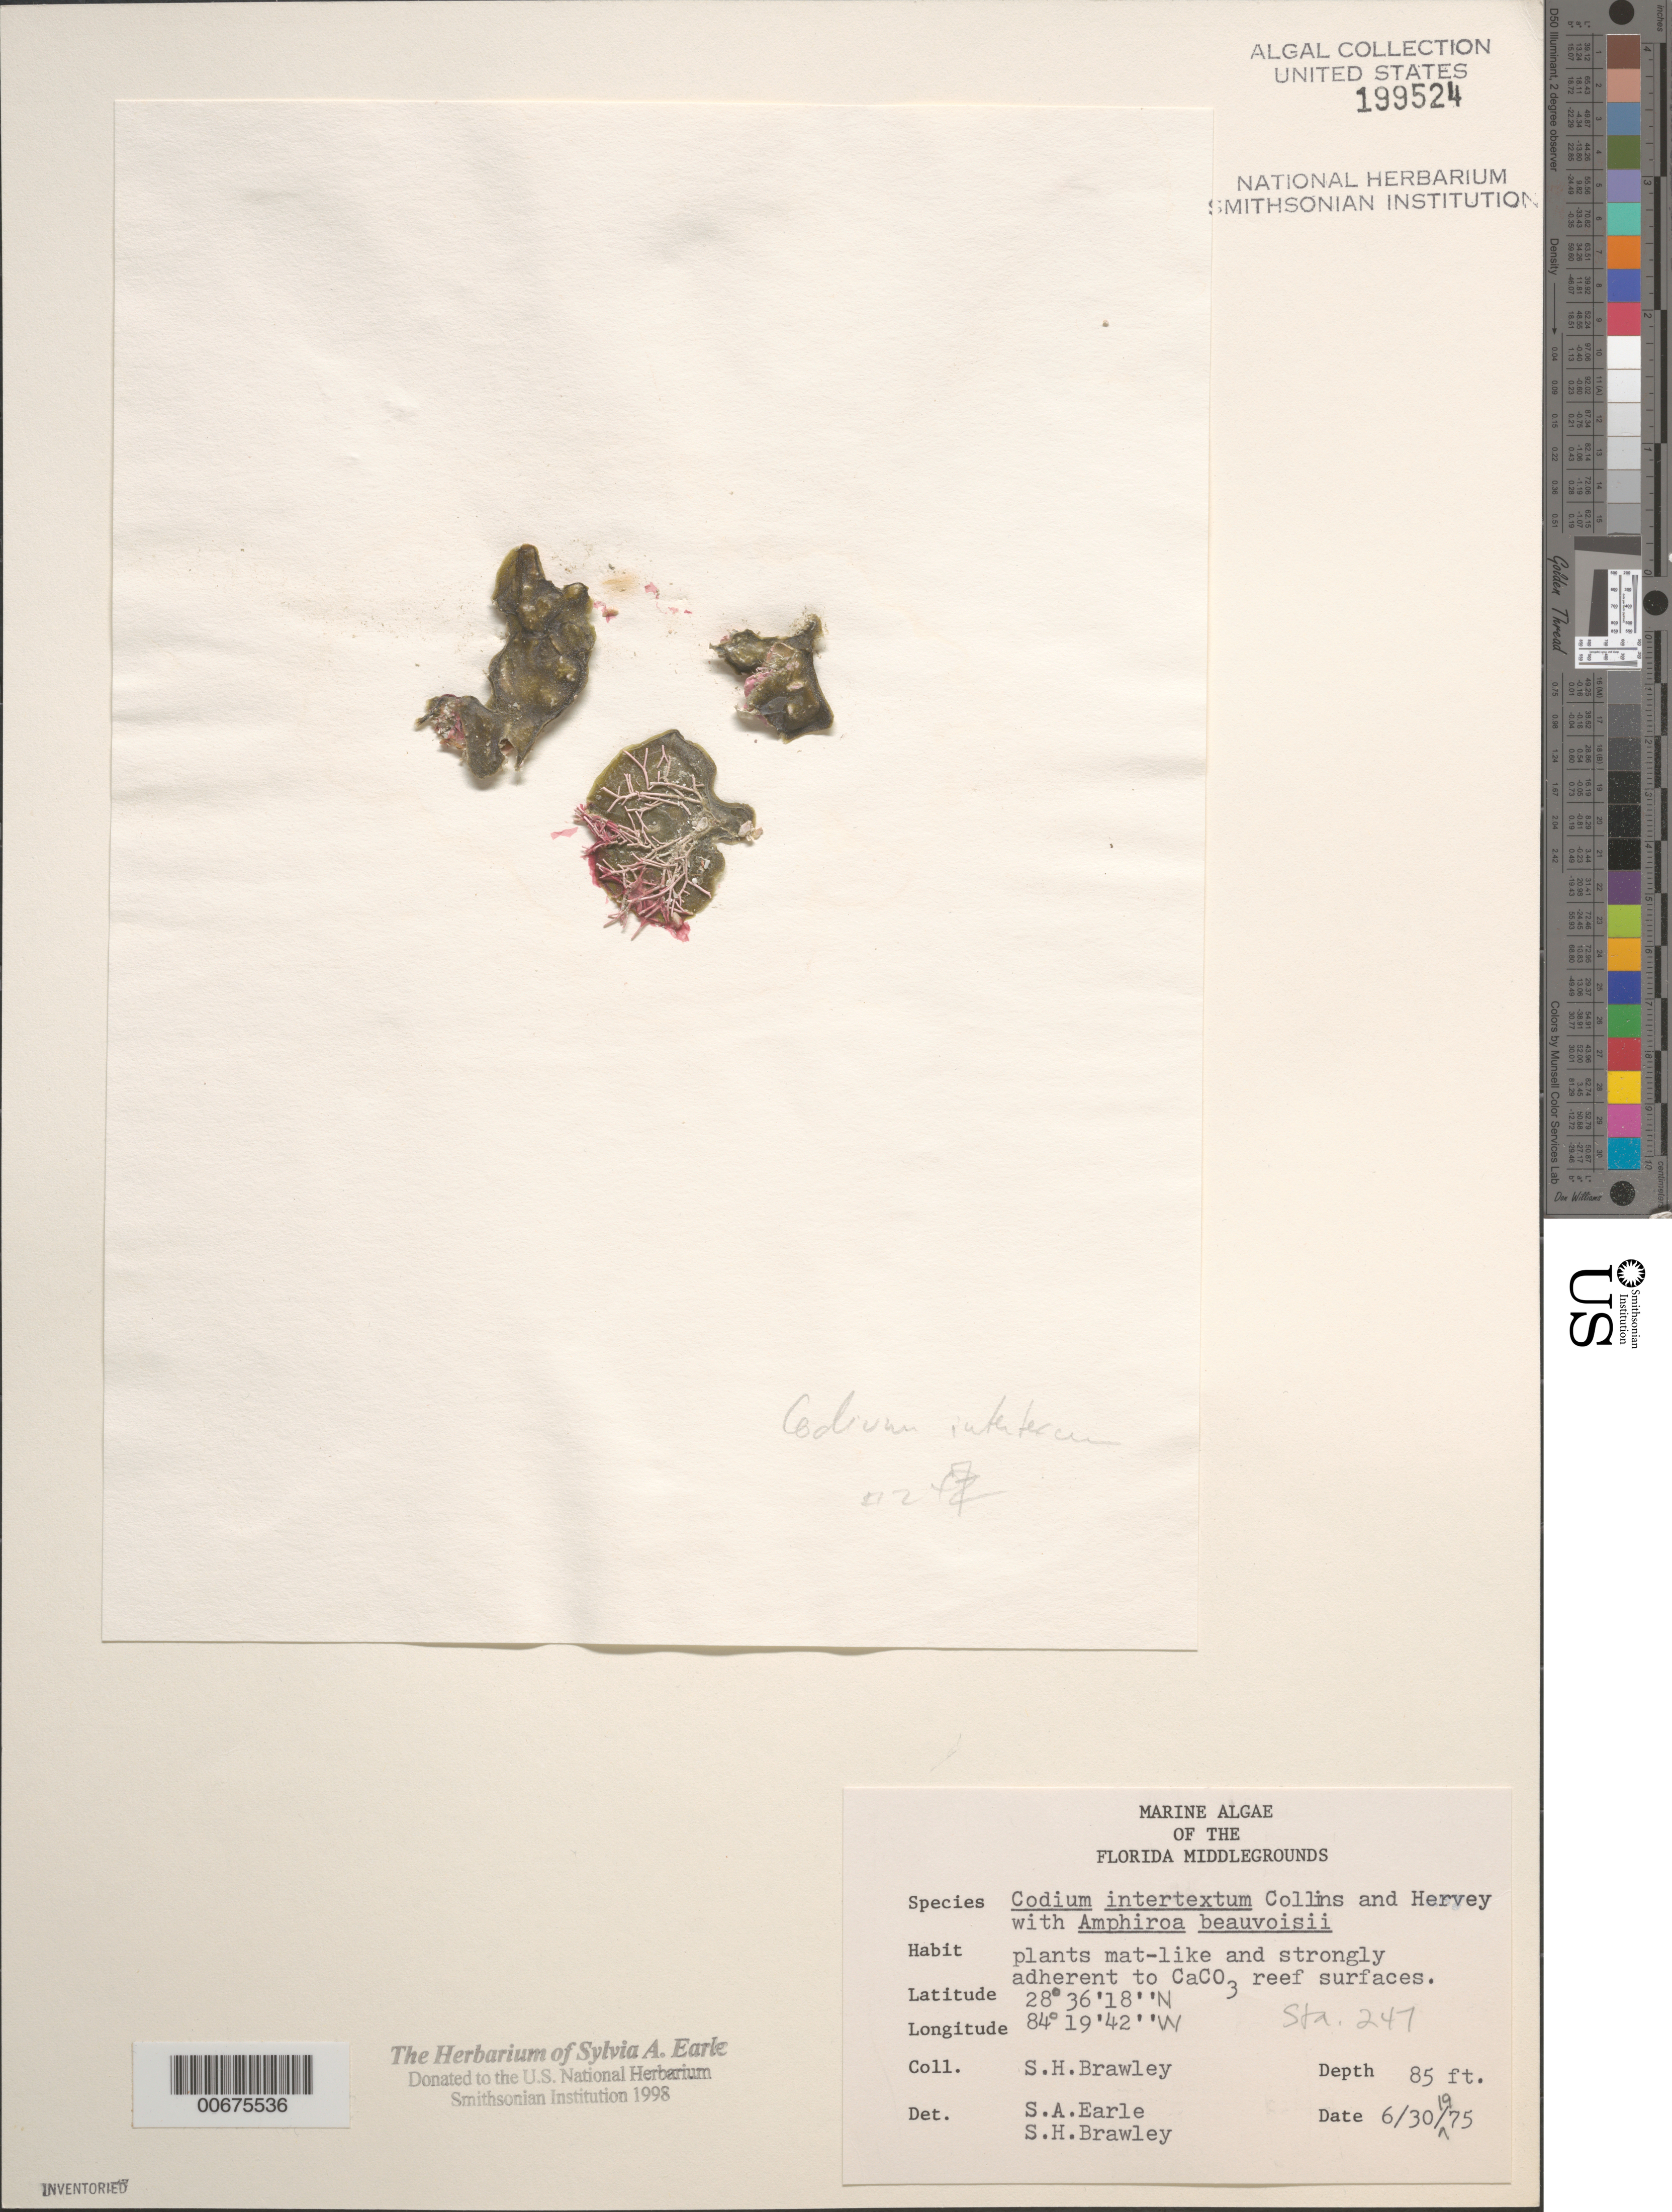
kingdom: Plantae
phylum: Chlorophyta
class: Ulvophyceae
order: Bryopsidales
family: Codiaceae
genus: Codium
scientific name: Codium intertextum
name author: Collins & Herv.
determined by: Earle, S. A.; Brawley, S. H.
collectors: S. Brawley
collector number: Station 247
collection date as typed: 30 Jun 1975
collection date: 1975-06-30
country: United States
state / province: Florida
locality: Florida Middle Grounds, Gulf of Mexico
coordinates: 28 36' 18" N, 84 19' 42" W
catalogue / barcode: US 199524